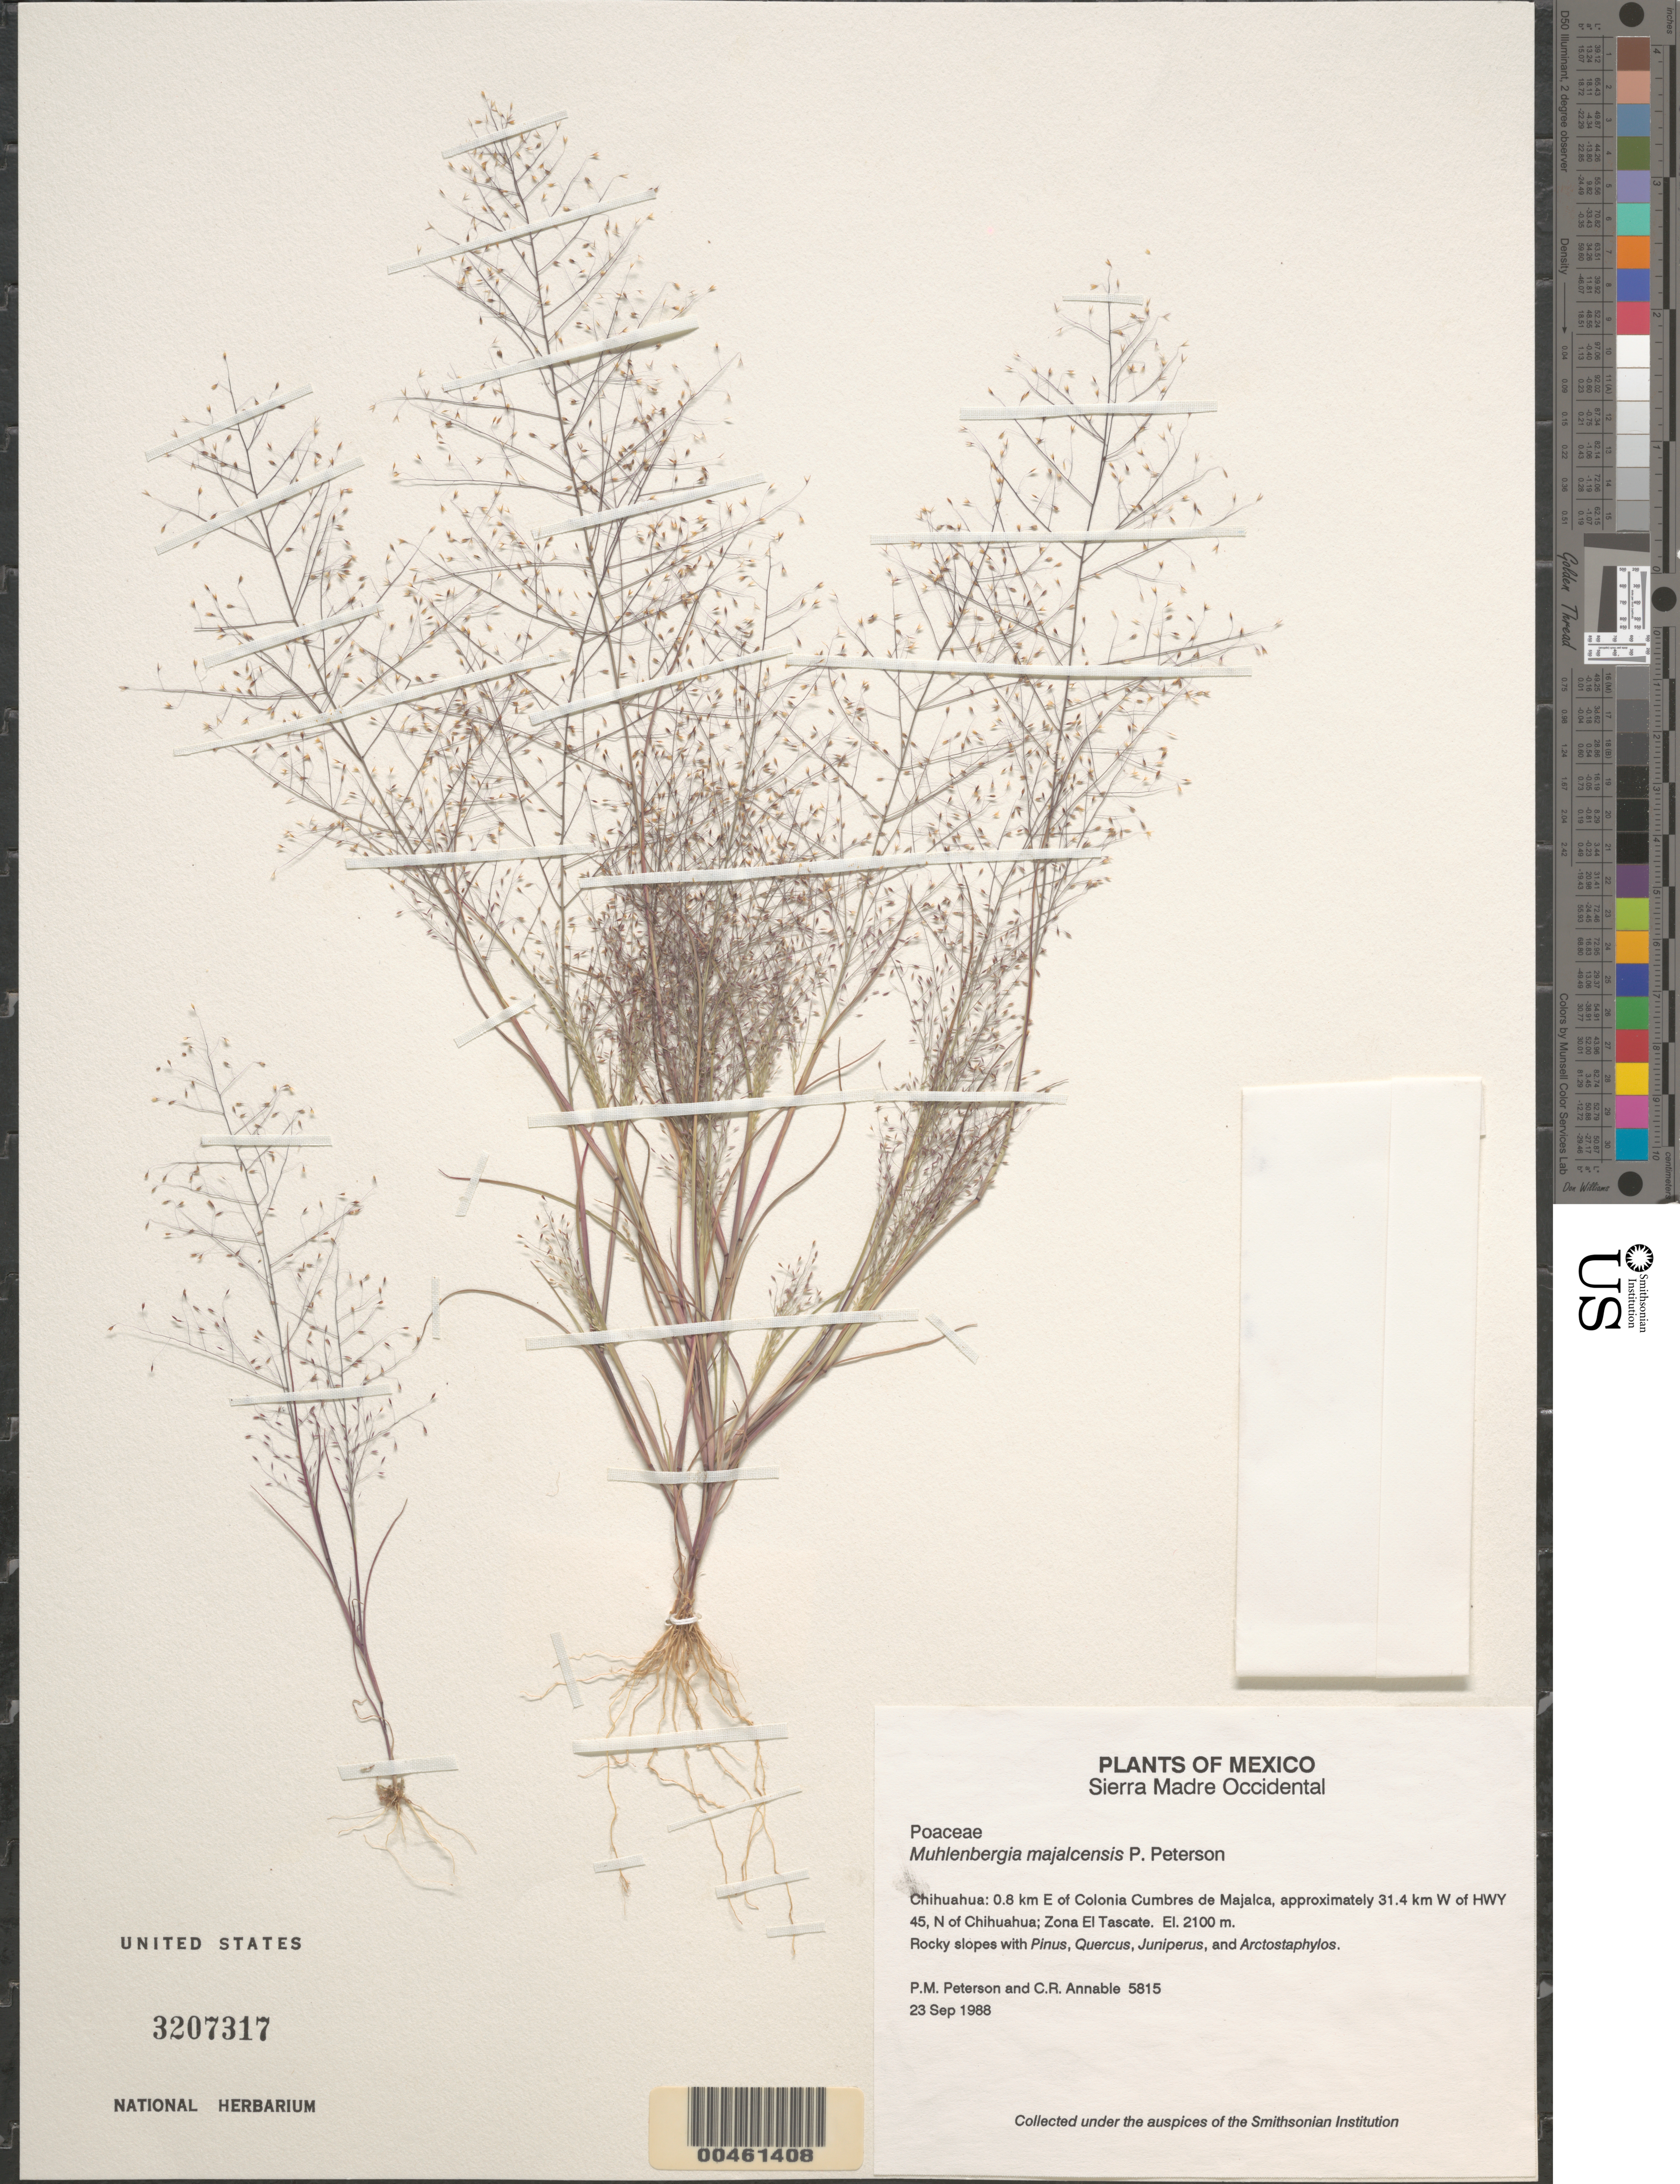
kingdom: Plantae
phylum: Tracheophyta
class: Liliopsida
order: Poales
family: Poaceae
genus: Muhlenbergia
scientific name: Muhlenbergia majalcensis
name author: P.M. Peterson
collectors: P. M. Peterson & C. R. Annable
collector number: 05815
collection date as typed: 23 Sep 1988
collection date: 1988-09-23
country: Mexico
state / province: Chihuahua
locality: Sierra Madre Occidental, 0.8 km E of Colonia Cumbres de Majalca, approximately 31.4 km W of Hwy 45, N of Chihuahua; Zona El Tascate.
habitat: Rocky slopes with Pinus, Quercus, Juniperus, and Arctostaphylos.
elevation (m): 2100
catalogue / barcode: US 3207317